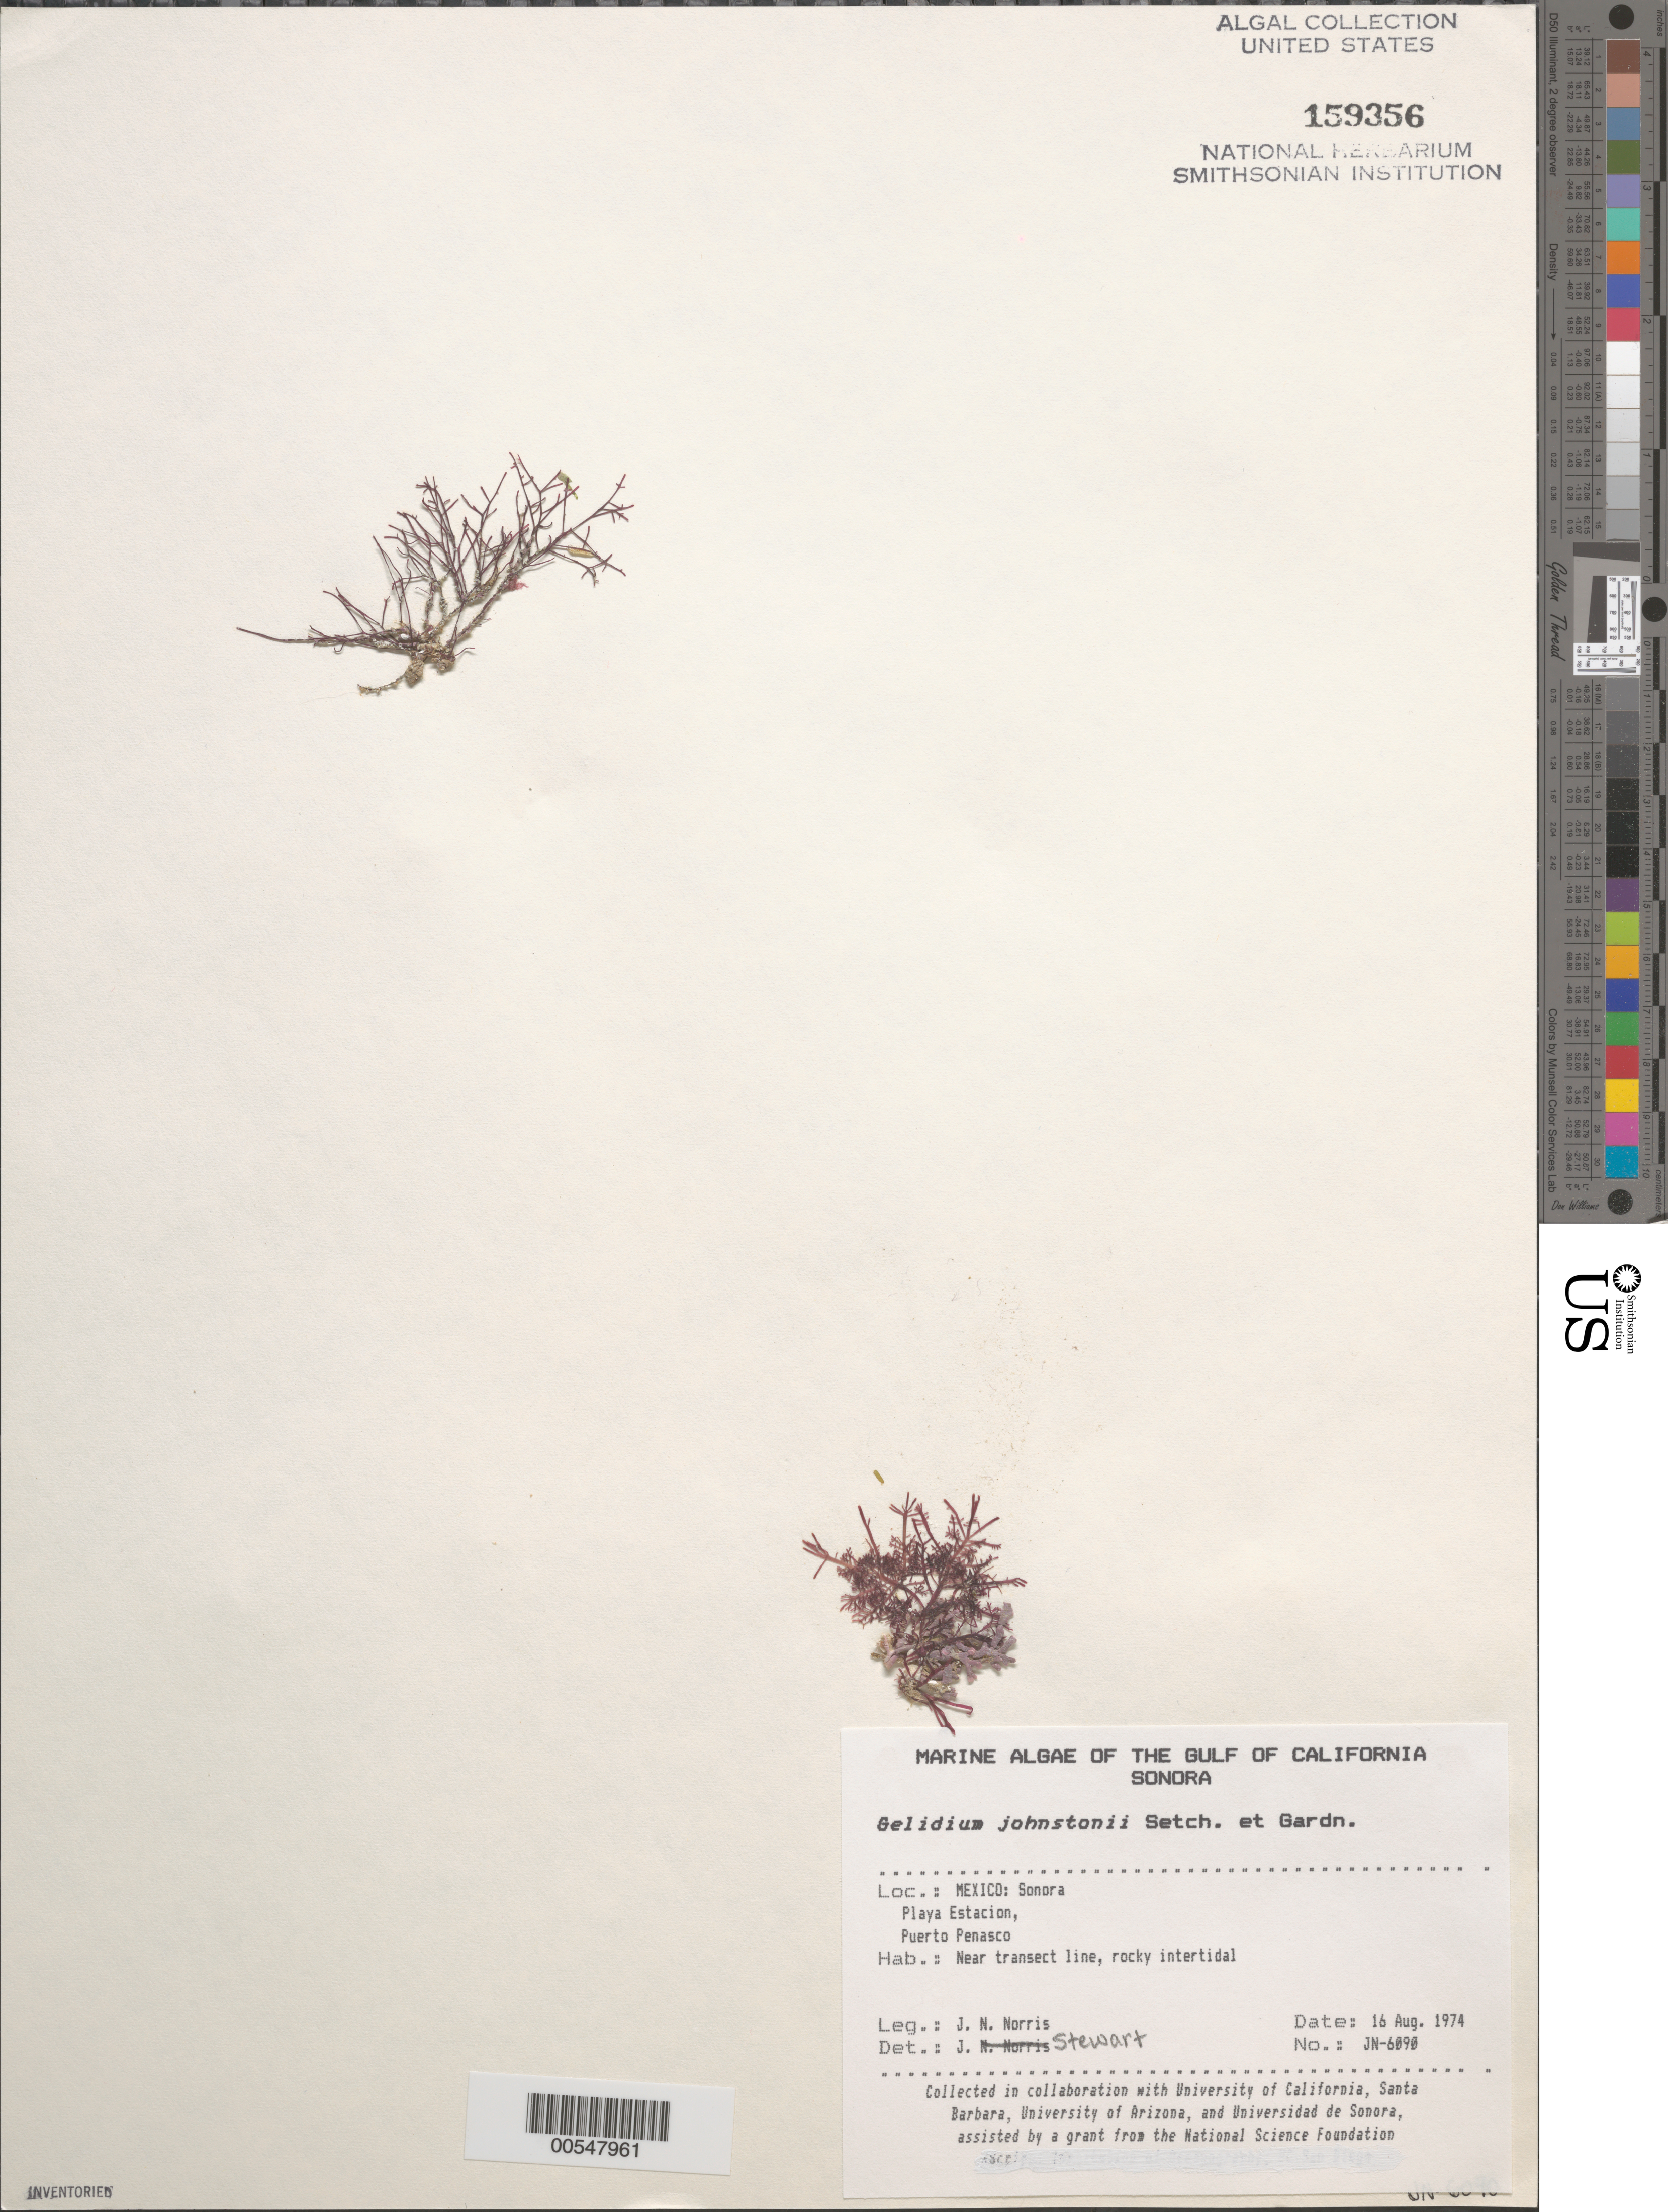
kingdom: Plantae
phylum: Rhodophyta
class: Florideophyceae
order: Gelidiales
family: Gelidiaceae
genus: Gelidium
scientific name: Gelidium johnstonii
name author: Setchell & N.L. Gardner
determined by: Stewart, J.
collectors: J. N. Norris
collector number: JN-6090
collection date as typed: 16 Aug 1974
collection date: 1974-08-16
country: Mexico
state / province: Sonora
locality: Playa Estacion, Puerto Penasco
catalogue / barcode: US 159356